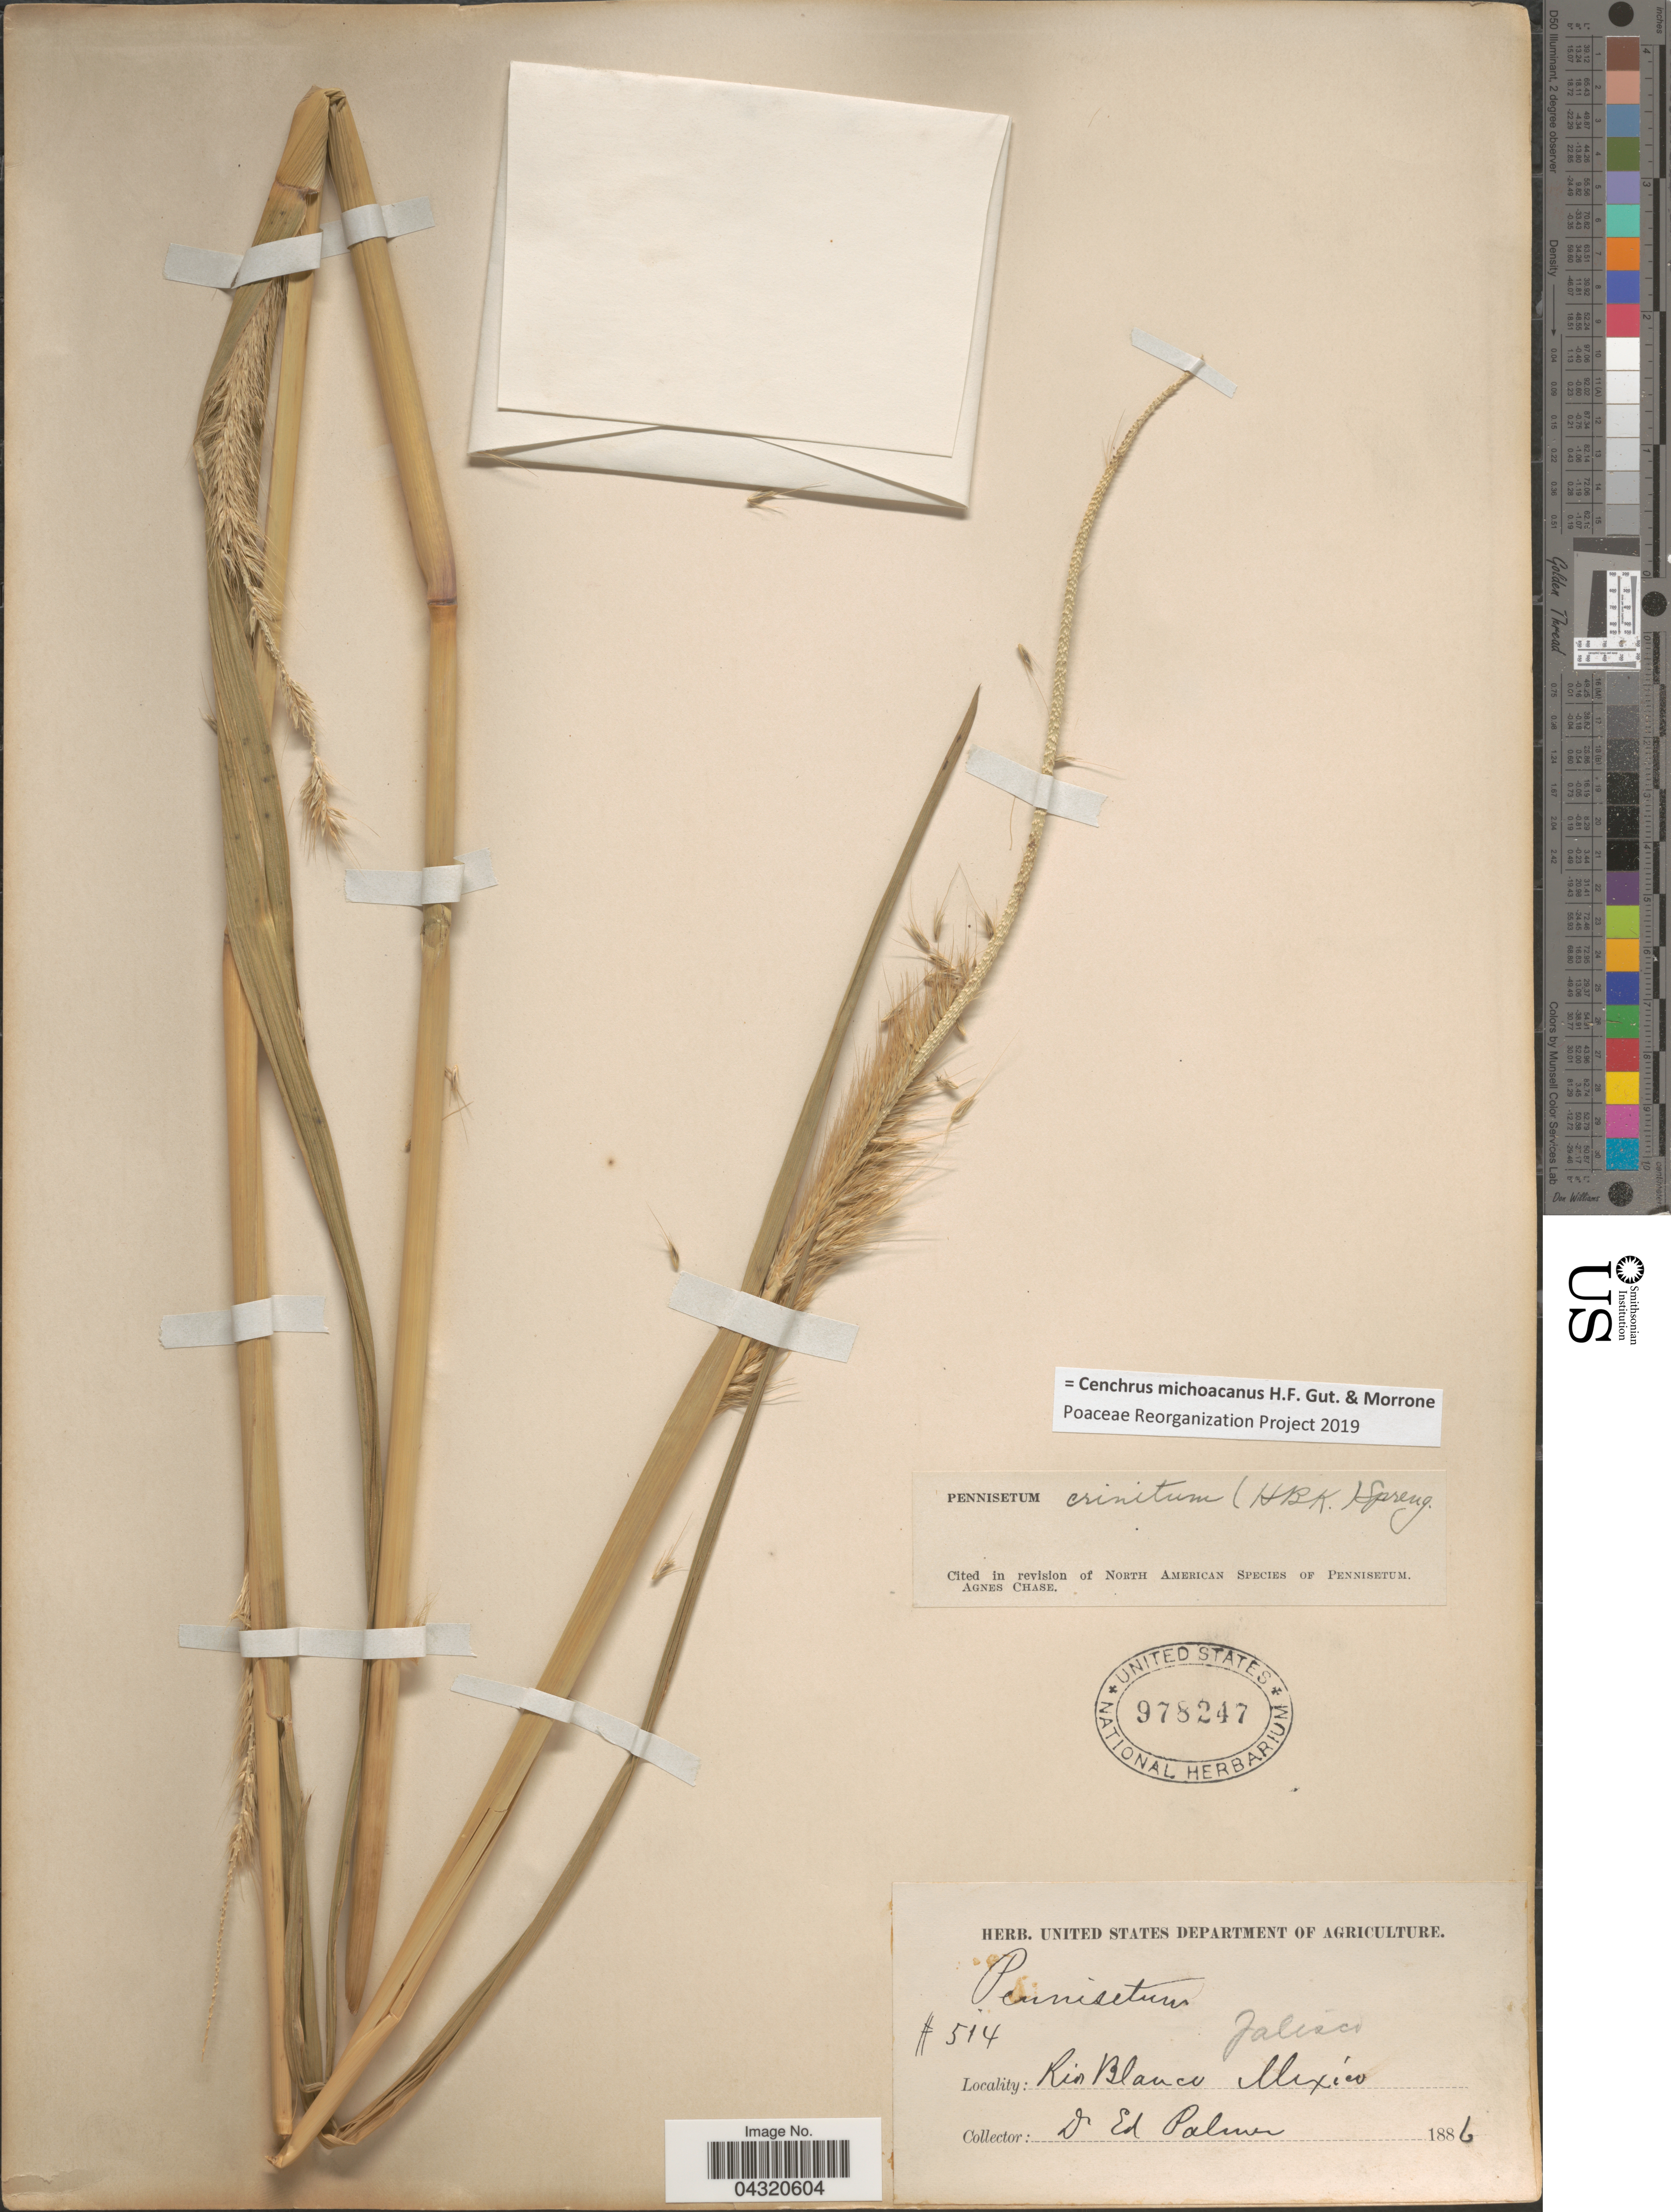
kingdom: Plantae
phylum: Tracheophyta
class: Liliopsida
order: Poales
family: Poaceae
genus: Cenchrus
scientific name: Cenchrus michoacanus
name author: H.F. Gut. & Morrone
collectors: E. Palmer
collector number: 514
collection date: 1886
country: Mexico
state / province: Jalisco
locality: Rio Blanco.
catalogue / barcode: US 978247